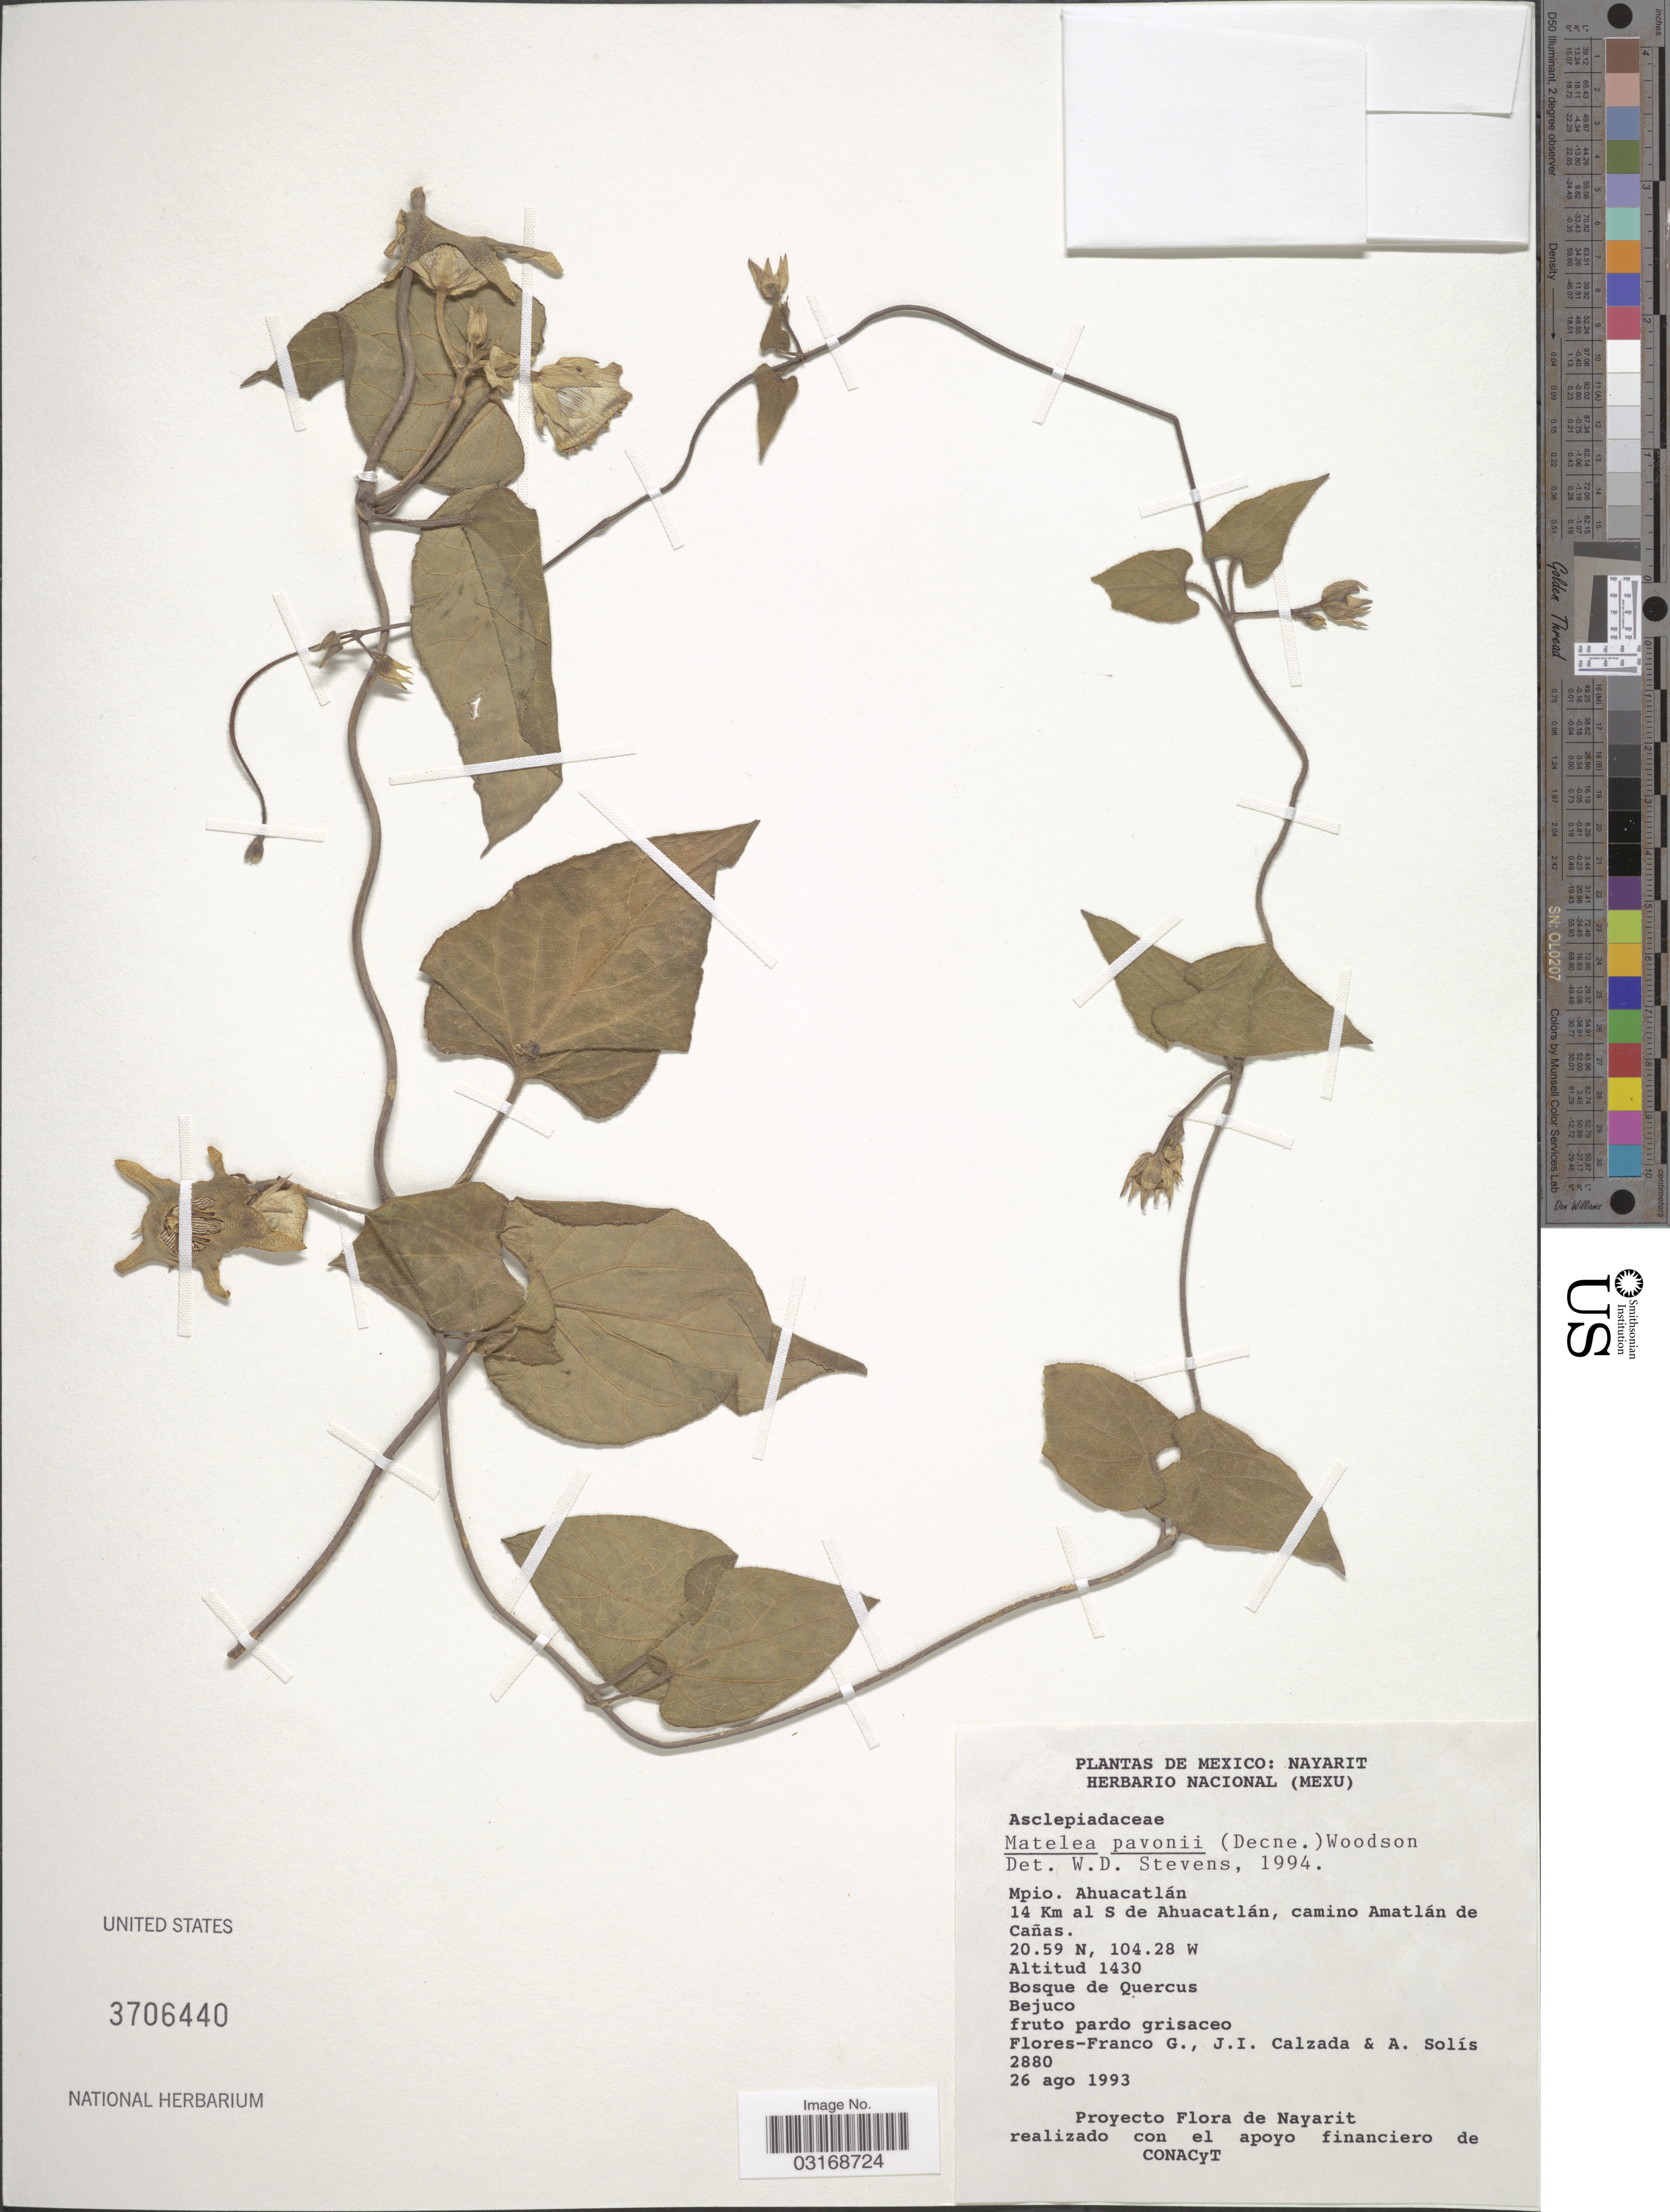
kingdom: Plantae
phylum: Tracheophyta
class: Magnoliopsida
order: Gentianales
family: Apocynaceae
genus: Matelea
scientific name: Matelea pavonii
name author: (Decne.) Woodson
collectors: G. Flores F., J. I. Calzada & A. Solis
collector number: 2880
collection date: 1993-08-26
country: Mexico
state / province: Nayarit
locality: Mpio. Ahuacatlán. 14 Km al S de Ahuacatlán, camino Amatlán de Cañas.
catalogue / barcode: US 3706440